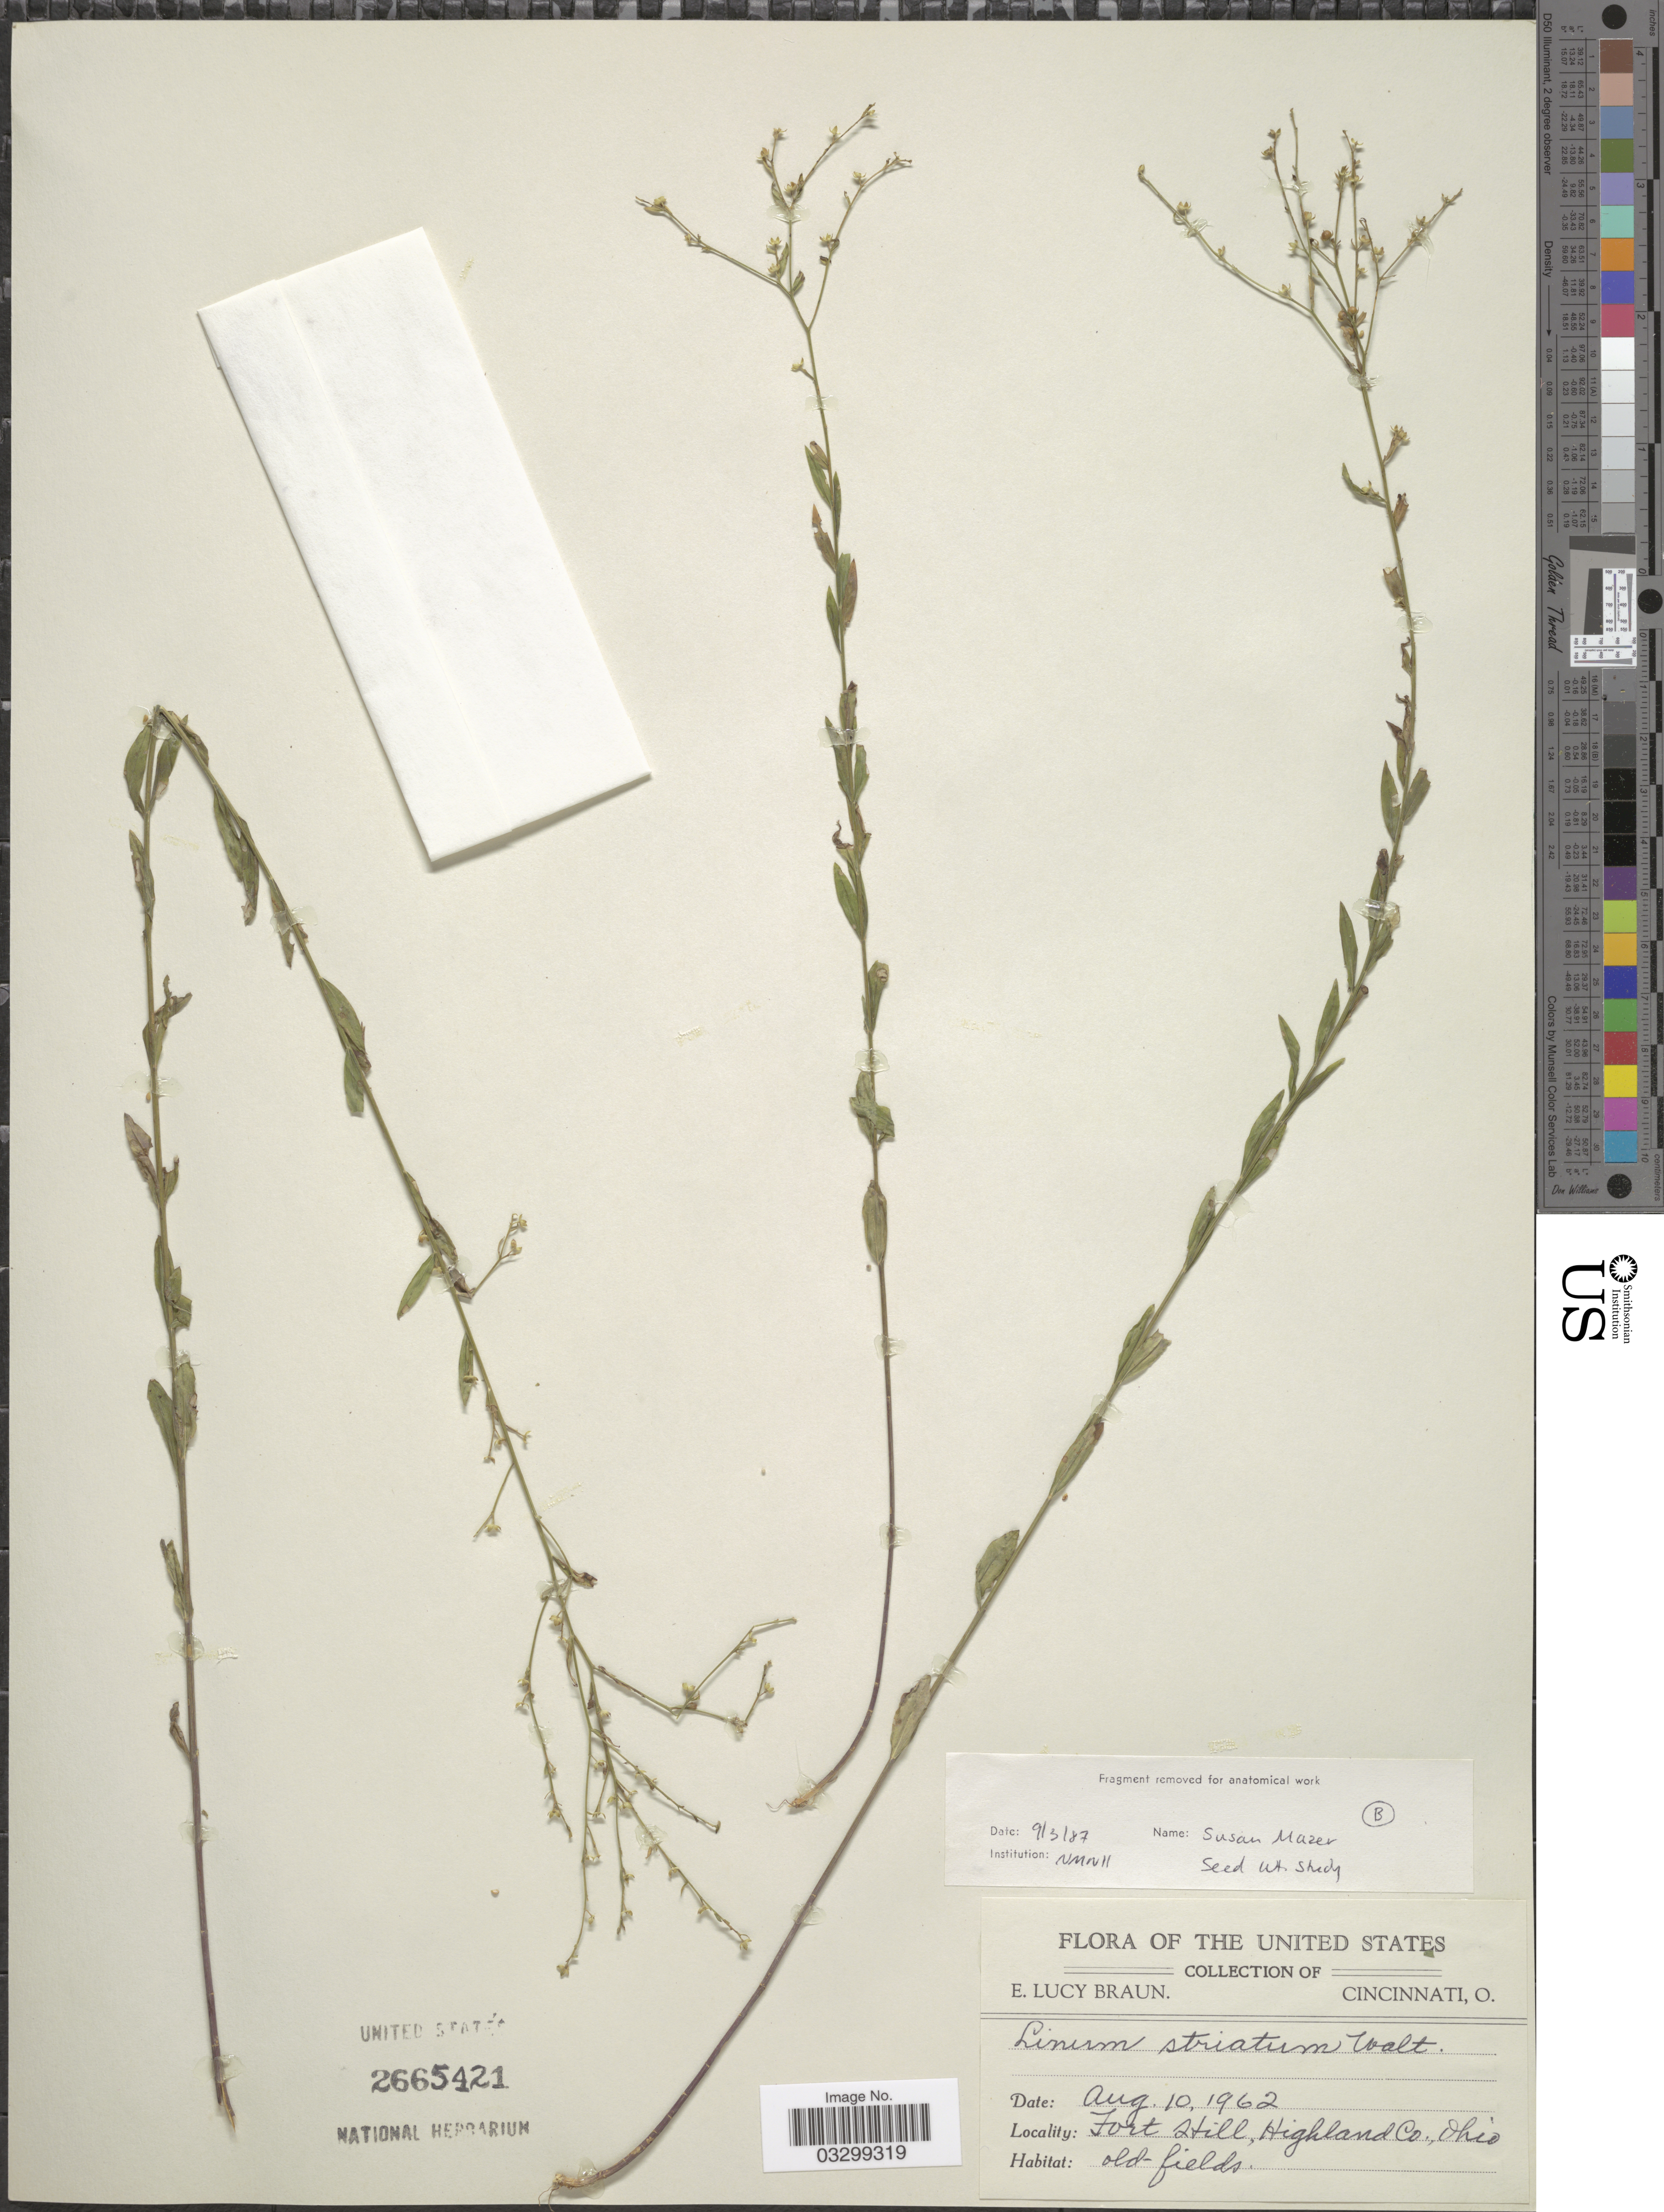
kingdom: Plantae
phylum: Tracheophyta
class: Magnoliopsida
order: Malpighiales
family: Linaceae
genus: Linum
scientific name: Linum striatum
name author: Walter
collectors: E. L. Braun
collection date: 1962-08-10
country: United States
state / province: Ohio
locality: Fort Hill, Highland Co.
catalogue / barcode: US 2665421